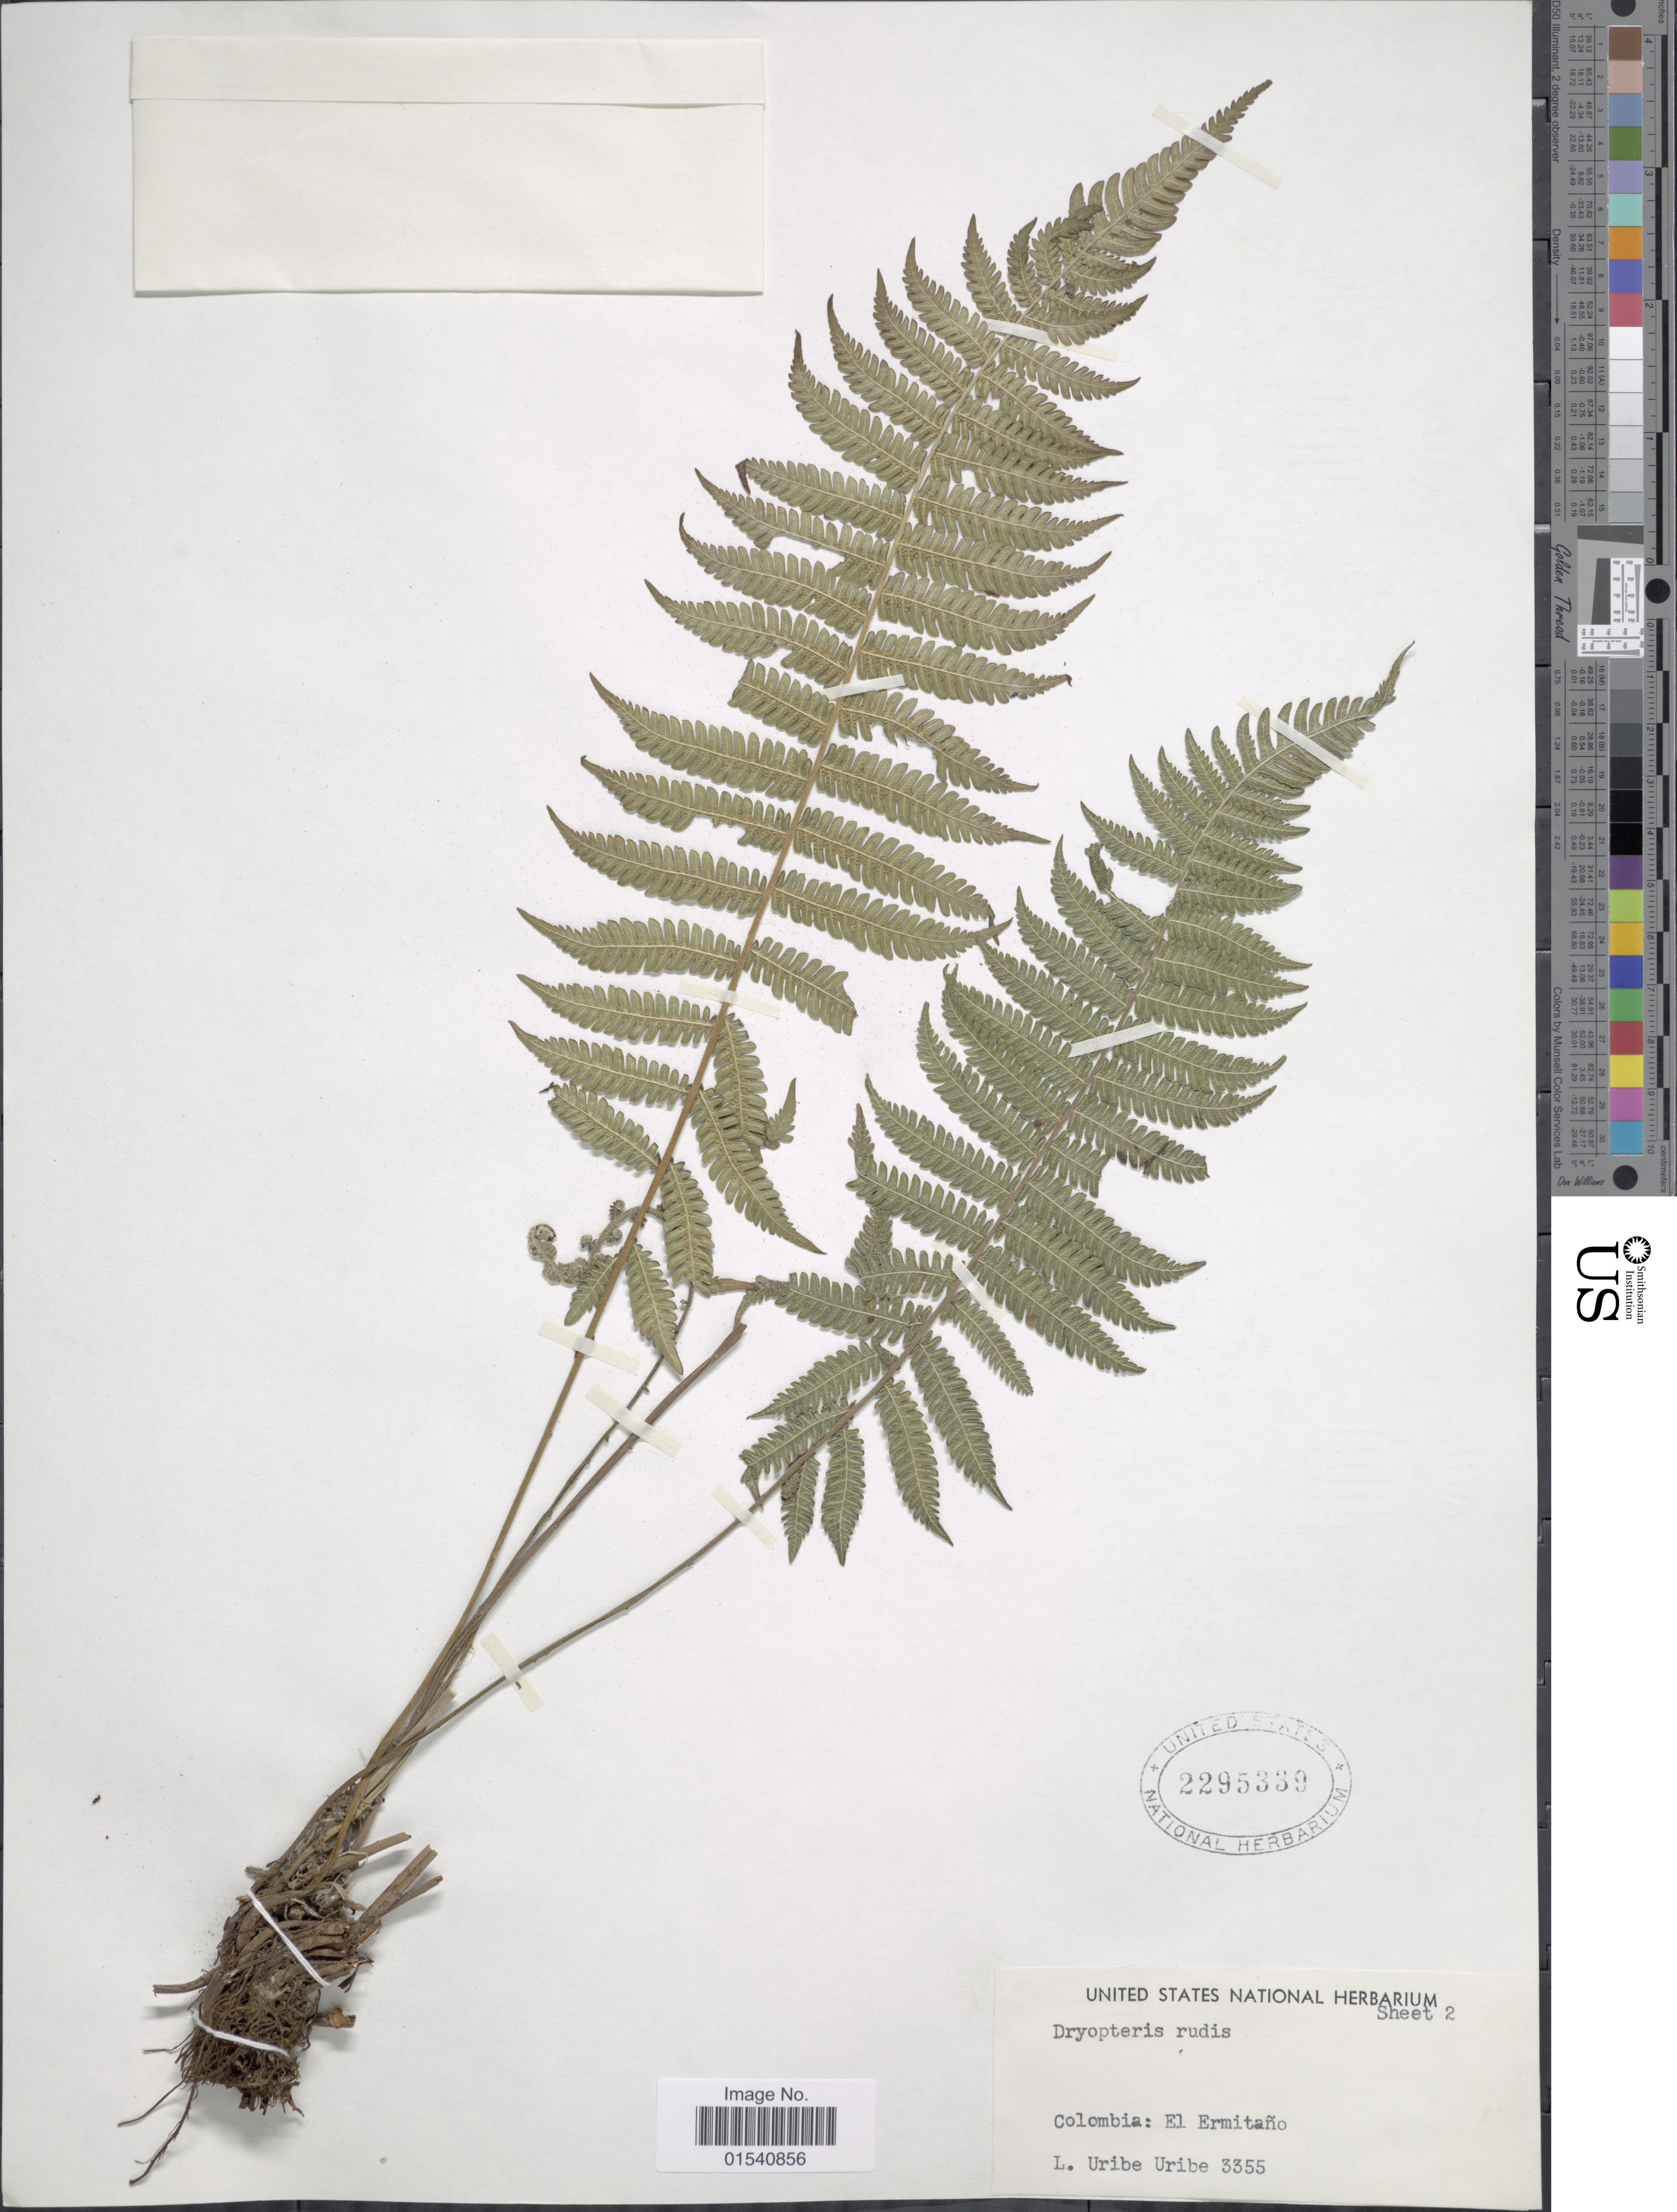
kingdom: Plantae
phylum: Tracheophyta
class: Polypodiopsida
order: Polypodiales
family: Thelypteridaceae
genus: Amauropelta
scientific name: Amauropelta rudis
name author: (Kunze) Pic. Serm.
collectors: L. Uribe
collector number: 3355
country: Colombia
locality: El Ermitaño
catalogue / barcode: US 2295339